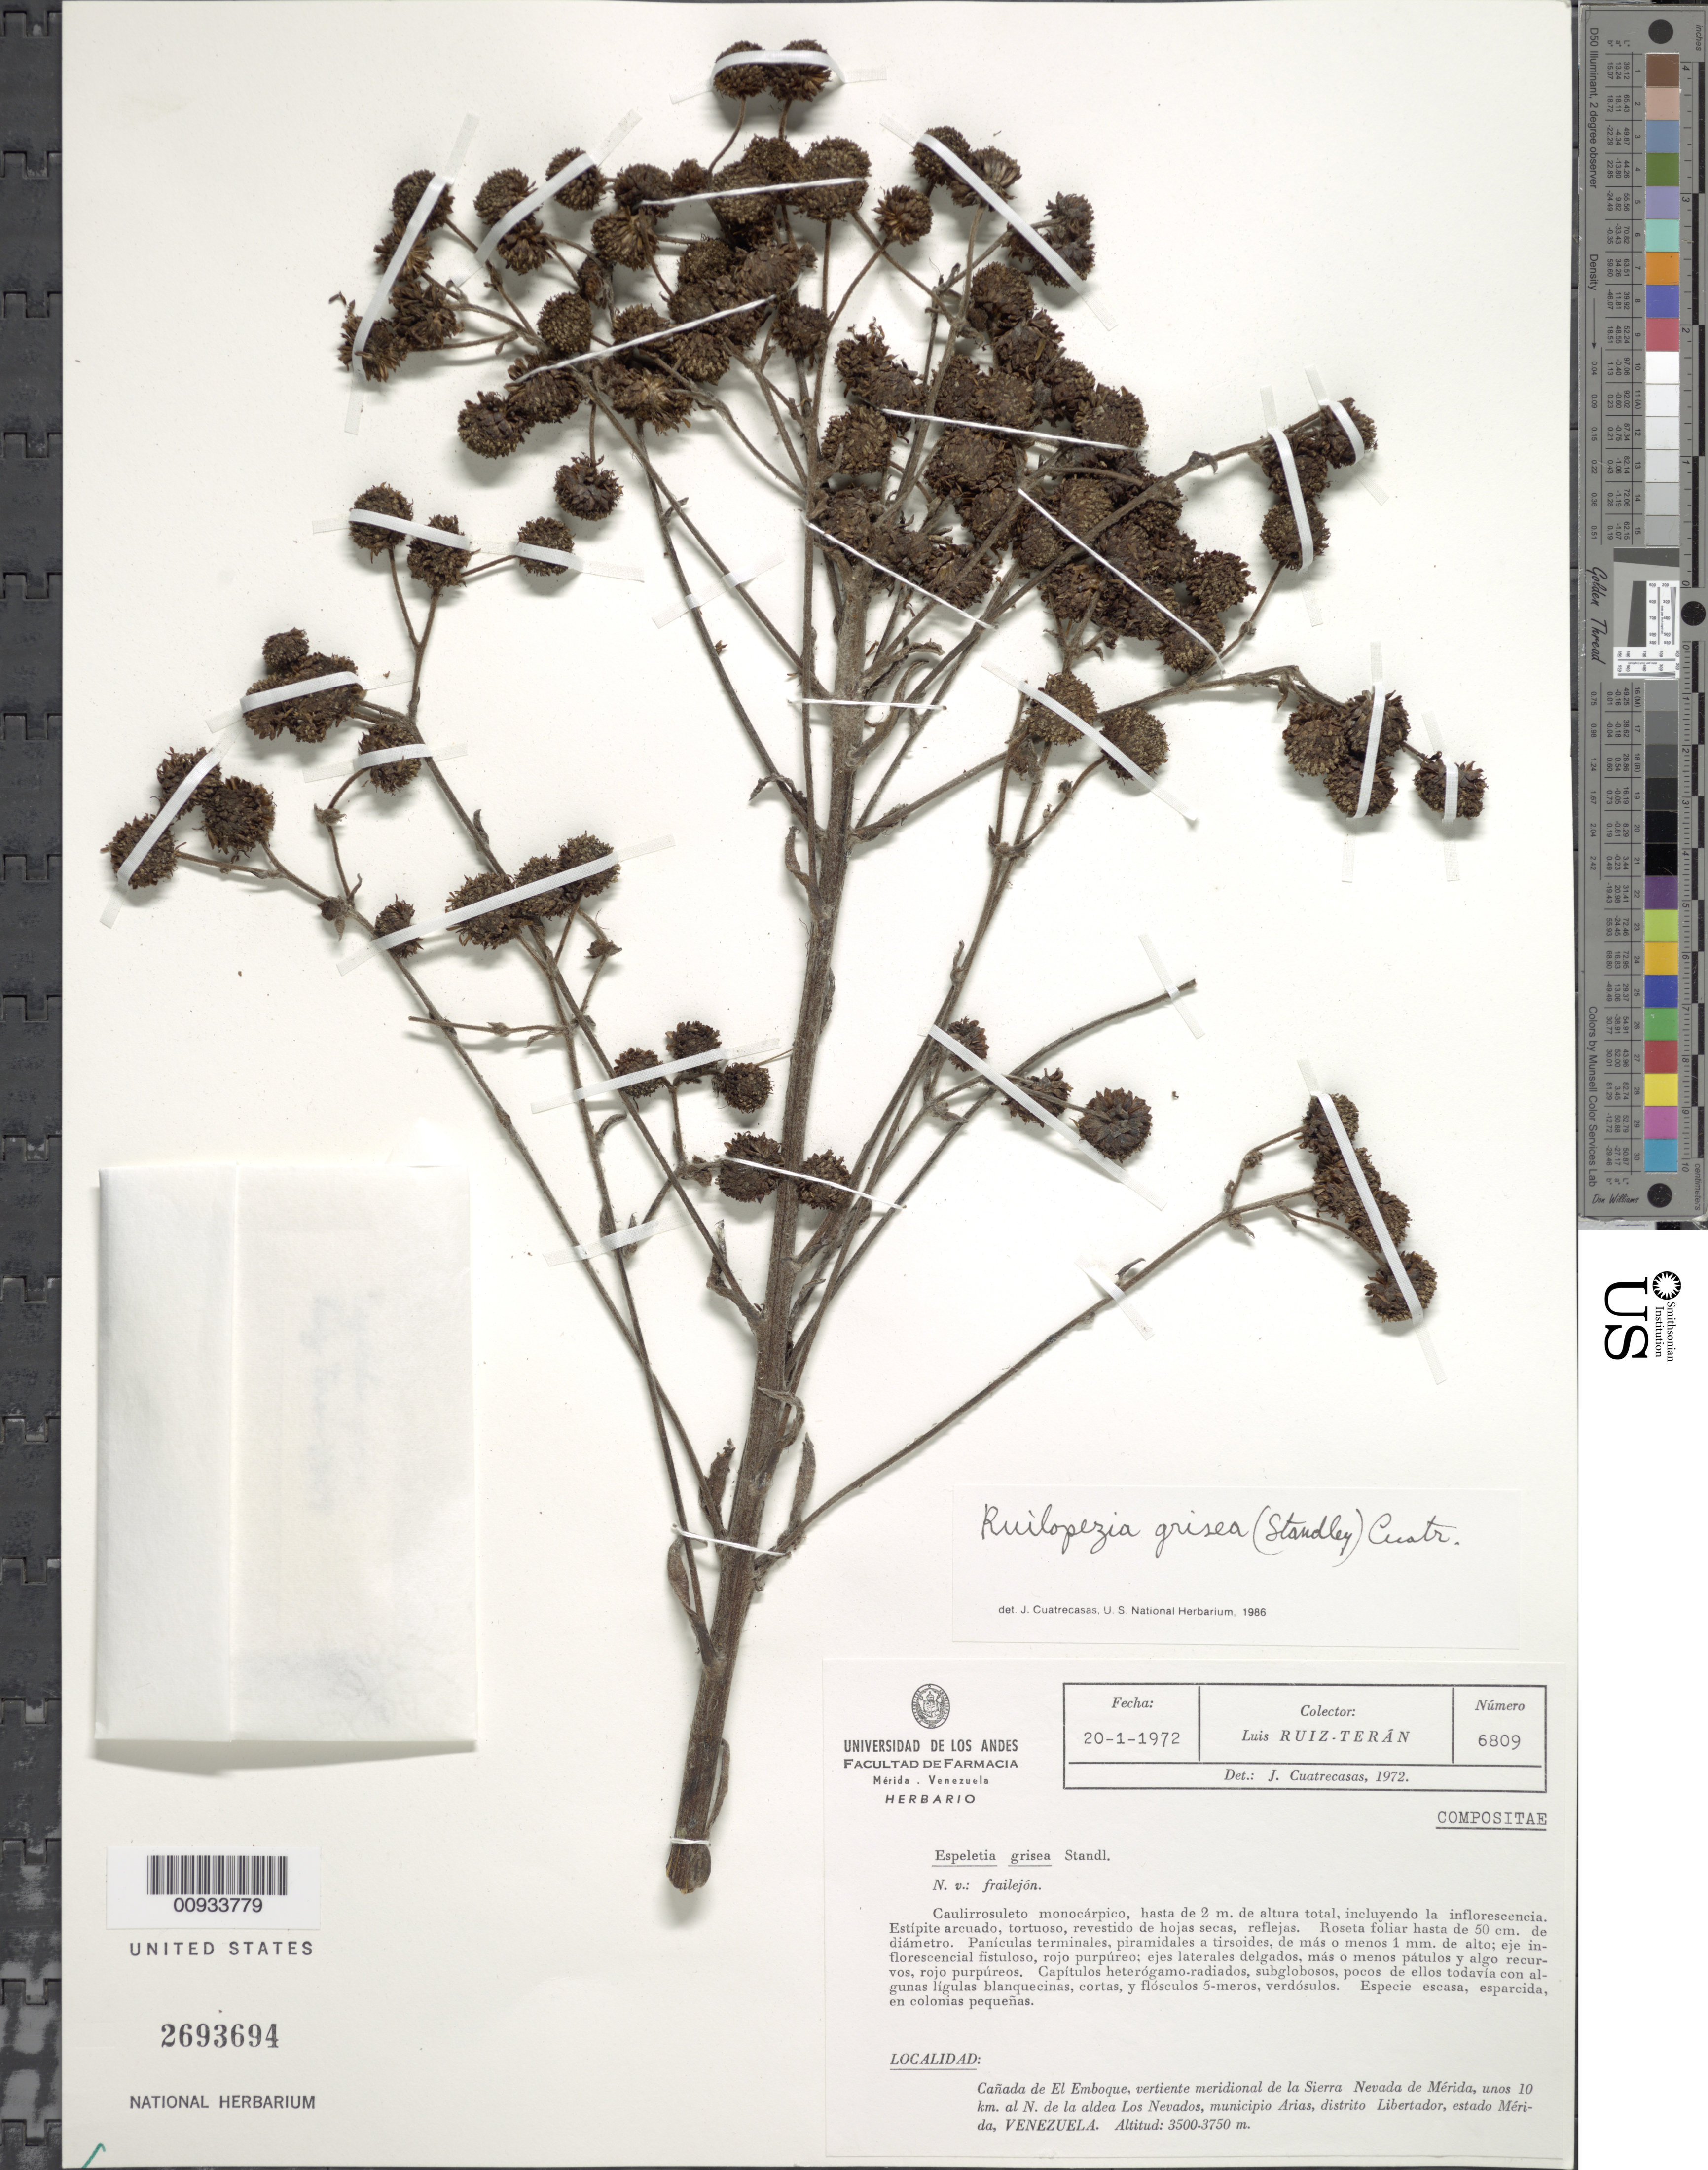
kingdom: Plantae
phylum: Tracheophyta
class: Magnoliopsida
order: Asterales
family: Asteraceae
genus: Ruilopezia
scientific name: Ruilopezia grisea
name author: (Standl.) Cuatrec.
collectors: L. Teran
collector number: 6809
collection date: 1972-01-20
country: Venezuela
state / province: Mérida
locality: Canada de El Emboque, vertiente meridional de la Sierra Nevada de Merida, unos 10 km al N de la aldea Los Nevados, Municipio Arias, Distrito Libertador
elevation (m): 3500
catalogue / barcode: US 2693694